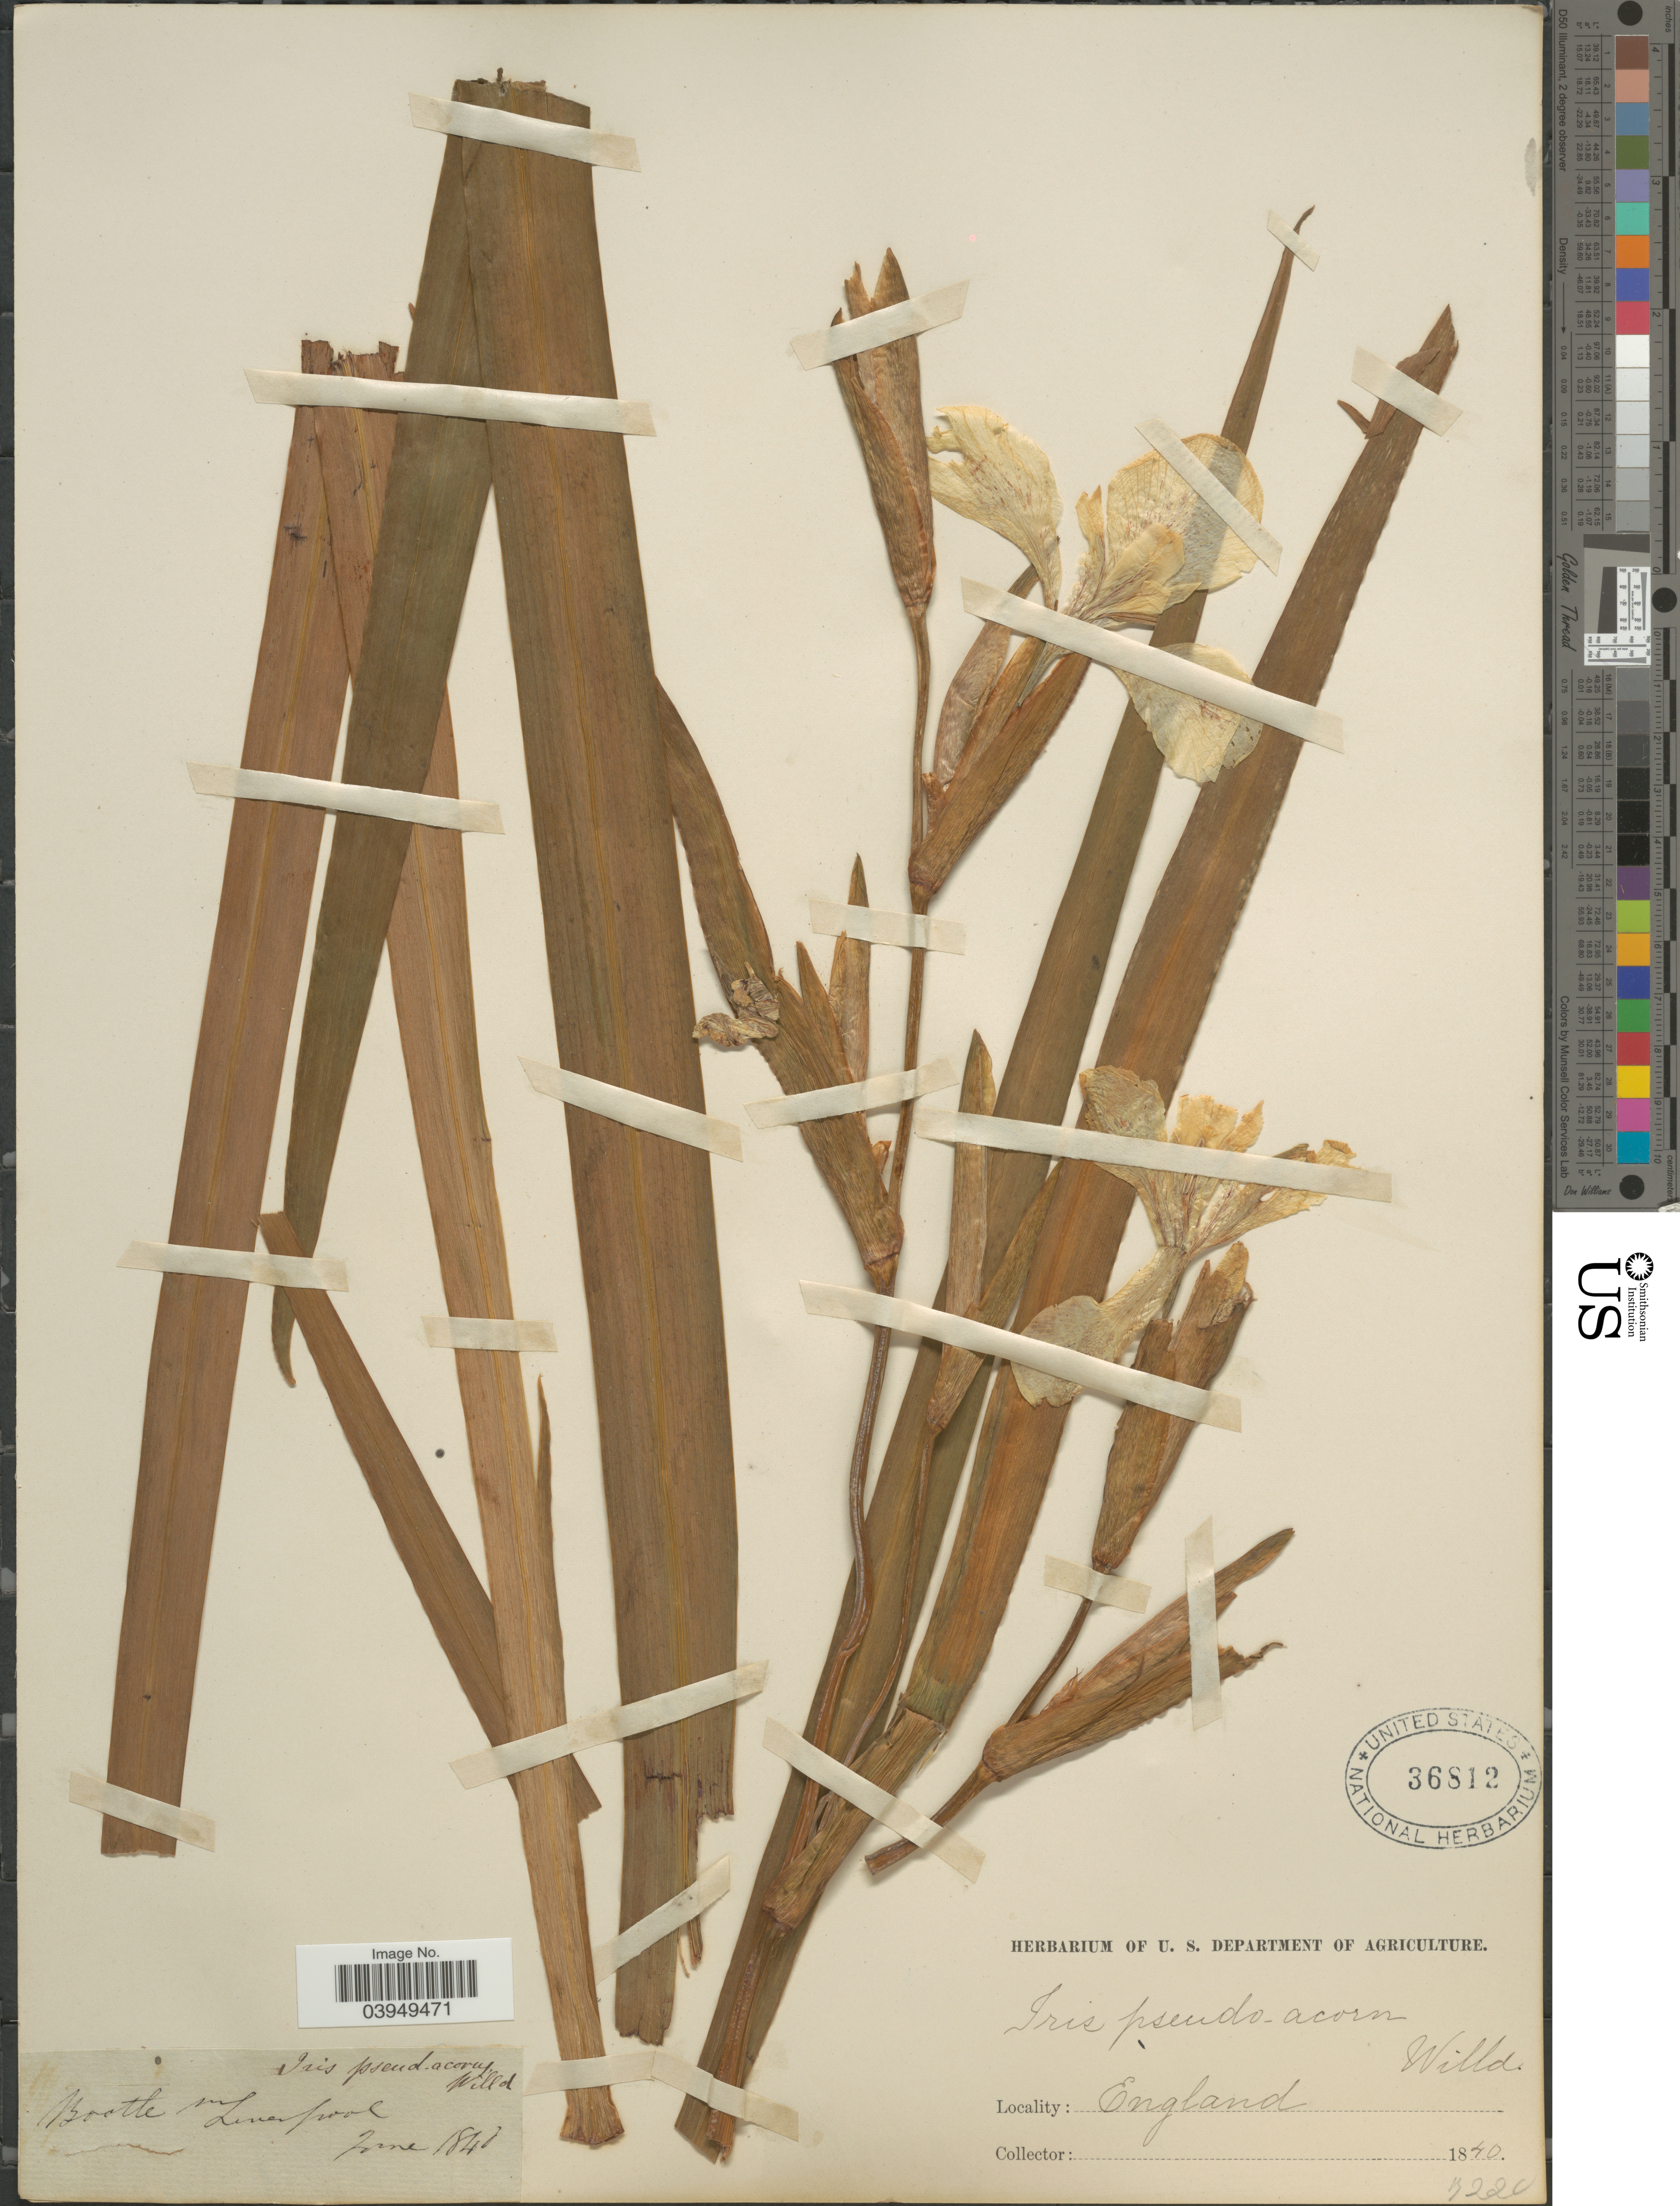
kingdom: Plantae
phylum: Tracheophyta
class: Liliopsida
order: Asparagales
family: Iridaceae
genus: Iris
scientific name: Iris pseudacorus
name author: L.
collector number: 7220*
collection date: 1840-06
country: United Kingdom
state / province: England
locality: Bootle Liverpool.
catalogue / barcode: US 36812